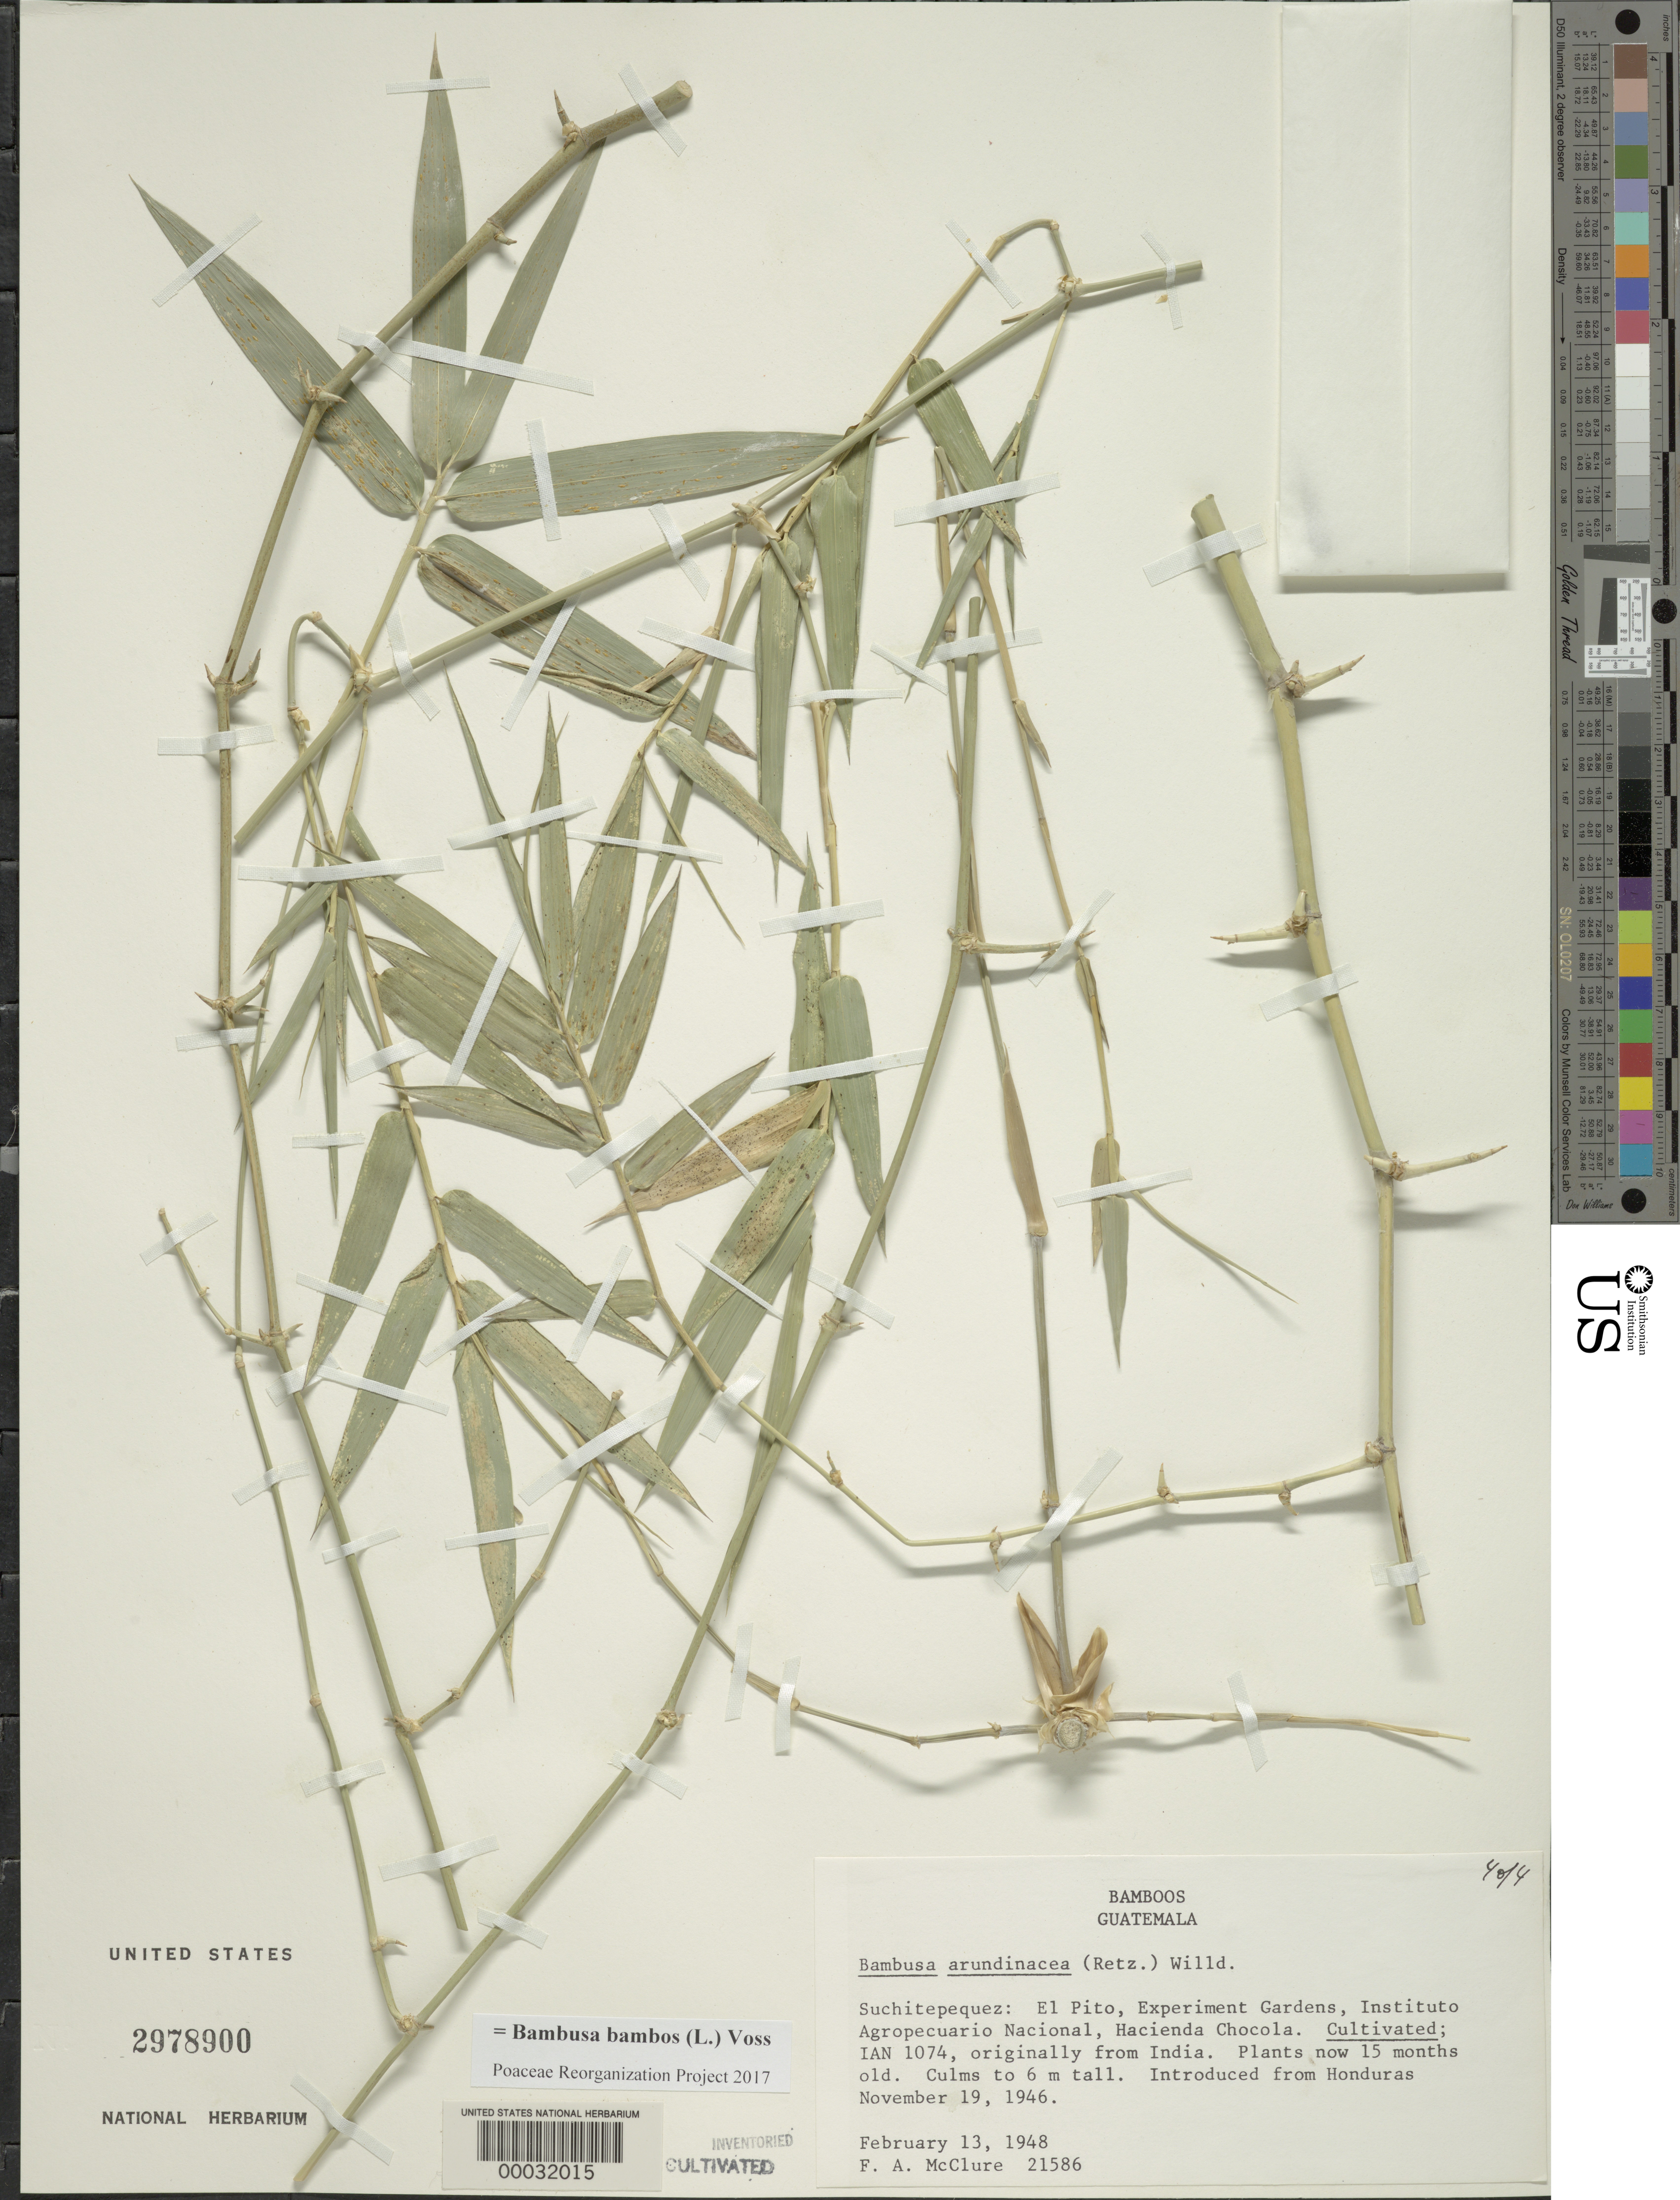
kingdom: Plantae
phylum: Tracheophyta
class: Liliopsida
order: Poales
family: Poaceae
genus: Bambusa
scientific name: Bambusa bambos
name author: (L.) Voss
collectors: F. A. McClure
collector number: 21586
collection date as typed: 13 Feb 1948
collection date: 1948-02-13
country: Guatemala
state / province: Suchitepéquez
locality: El Pito, Exp. Gardens, Instituto Agropecuario Nacional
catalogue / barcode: US 2978900